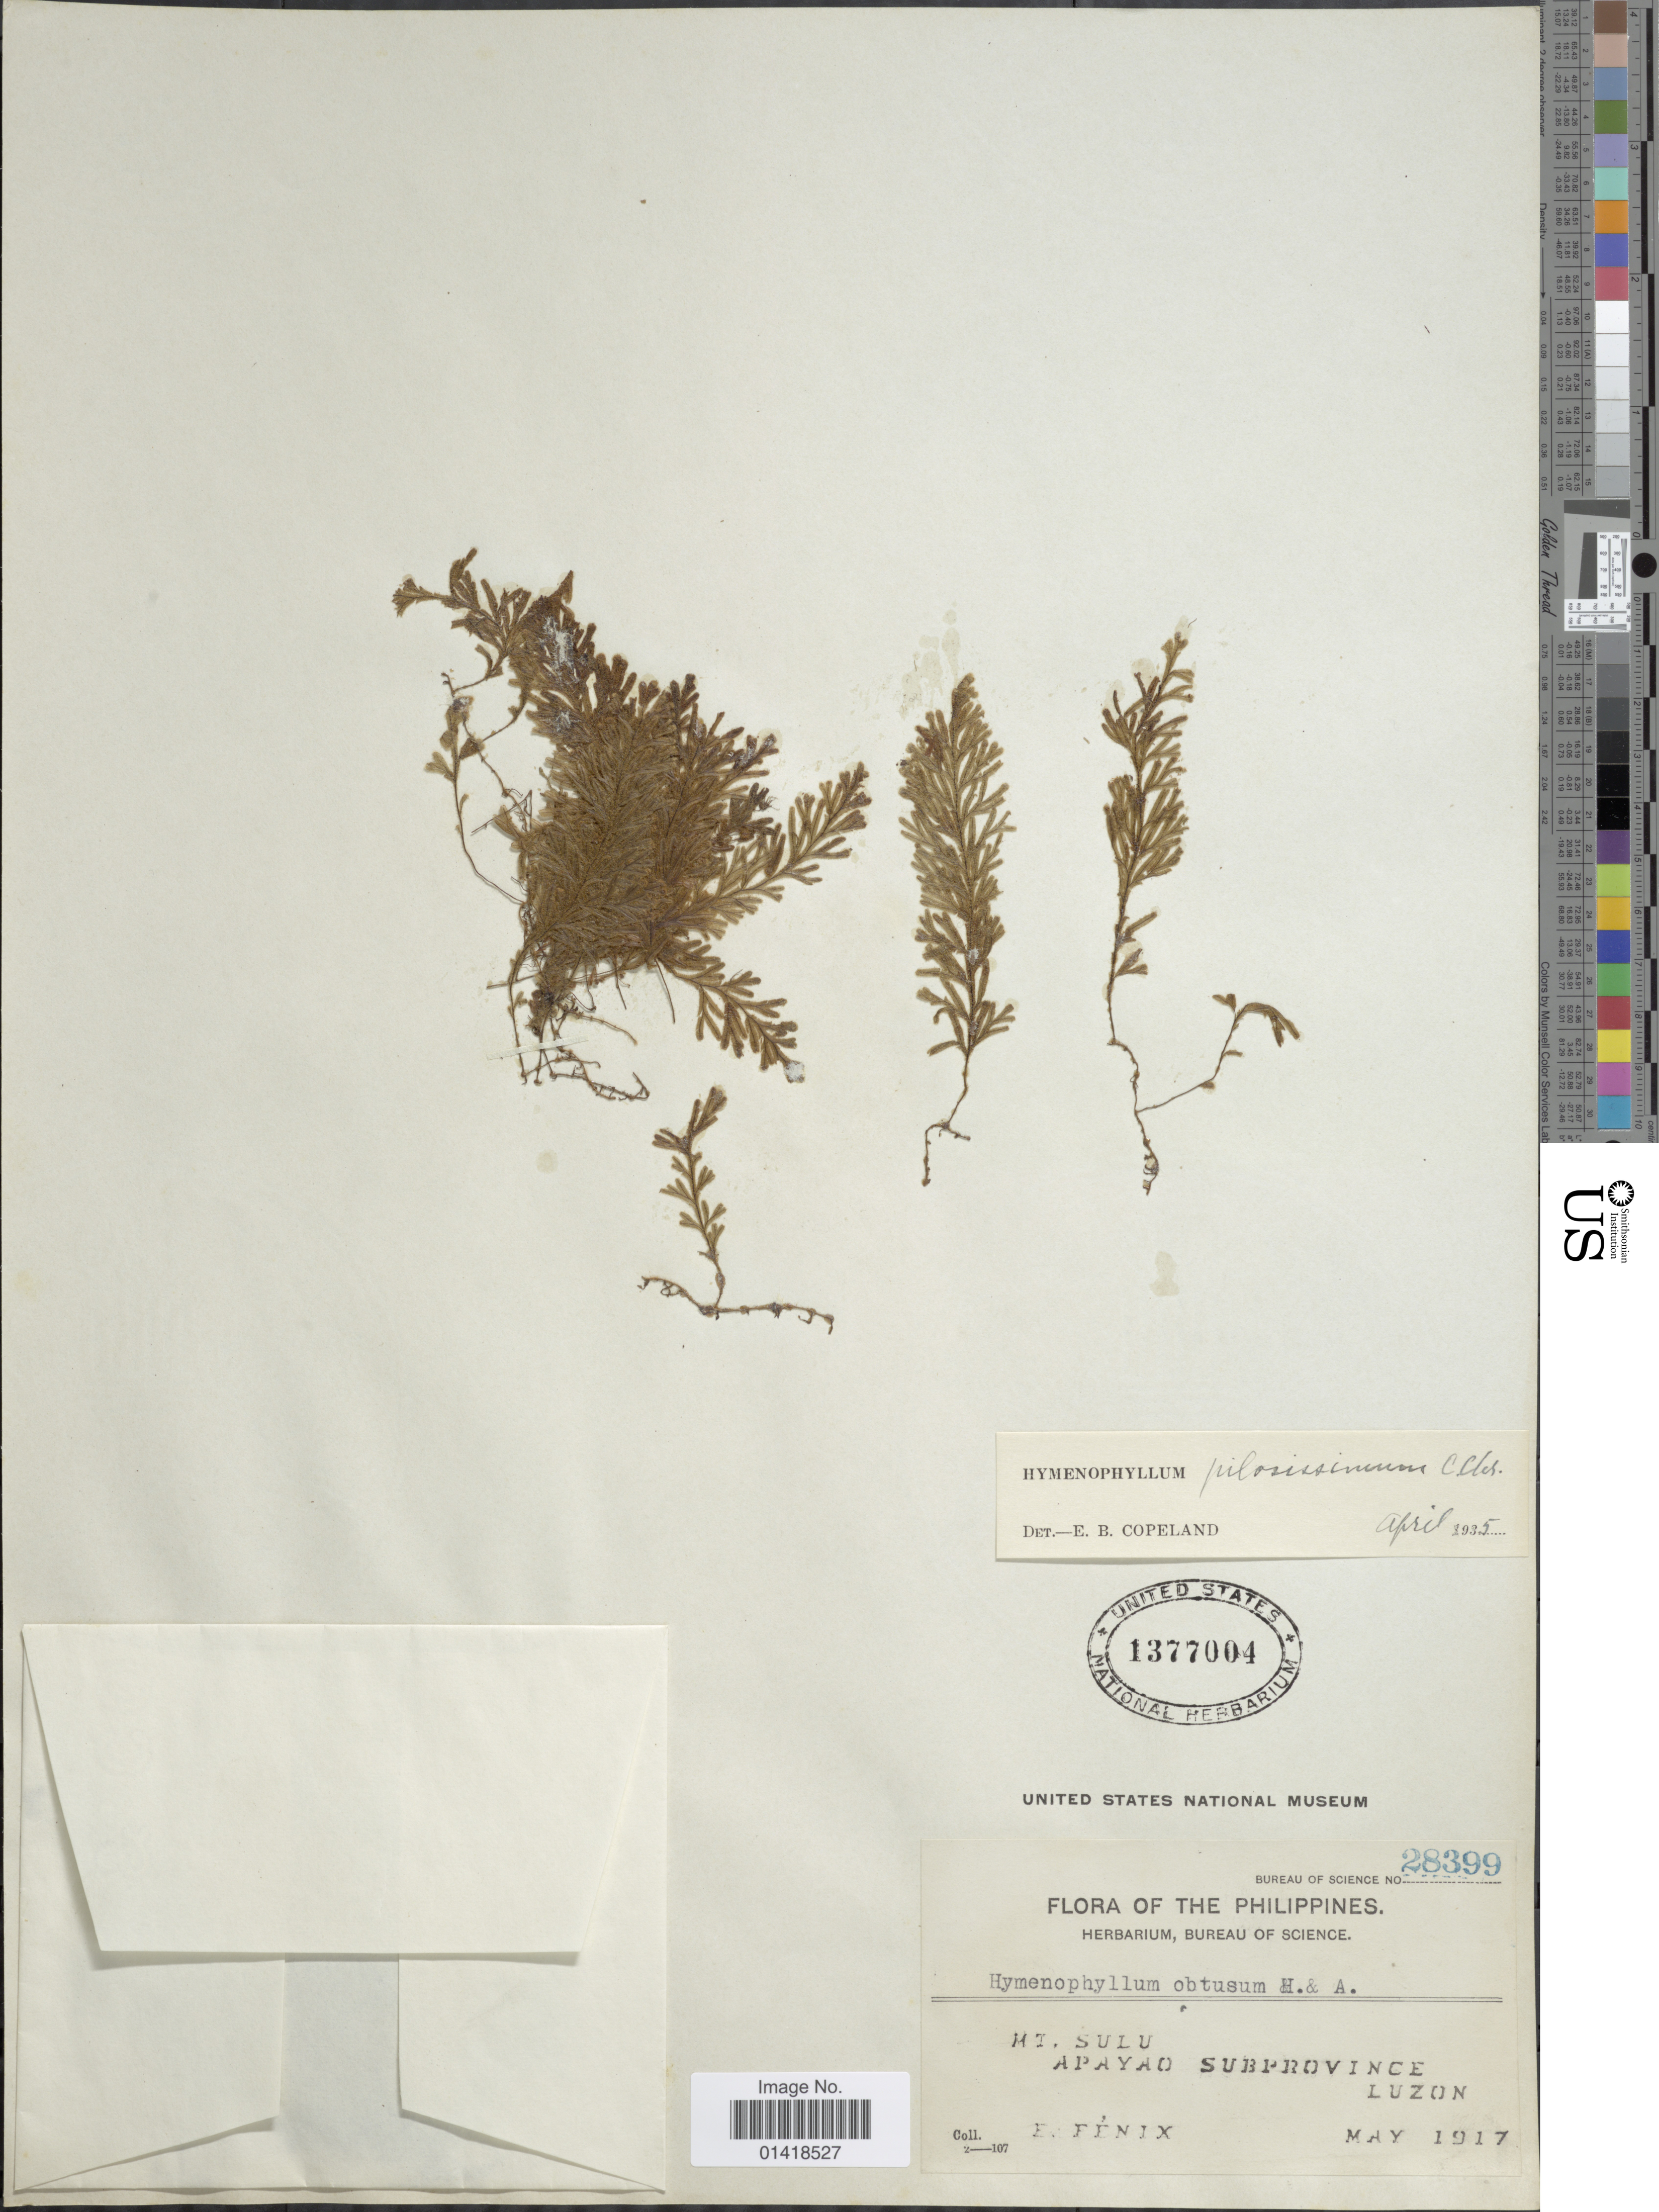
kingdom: Plantae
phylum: Tracheophyta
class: Polypodiopsida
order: Hymenophyllales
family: Hymenophyllaceae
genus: Hymenophyllum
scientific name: Hymenophyllum pilosissimum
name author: C. Chr.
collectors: E. Fenix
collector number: Bureau of Science 28399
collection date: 1917-05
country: Philippines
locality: The Philippines. Mt. Sulu. Apayao Subprovince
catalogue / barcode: US 1377004